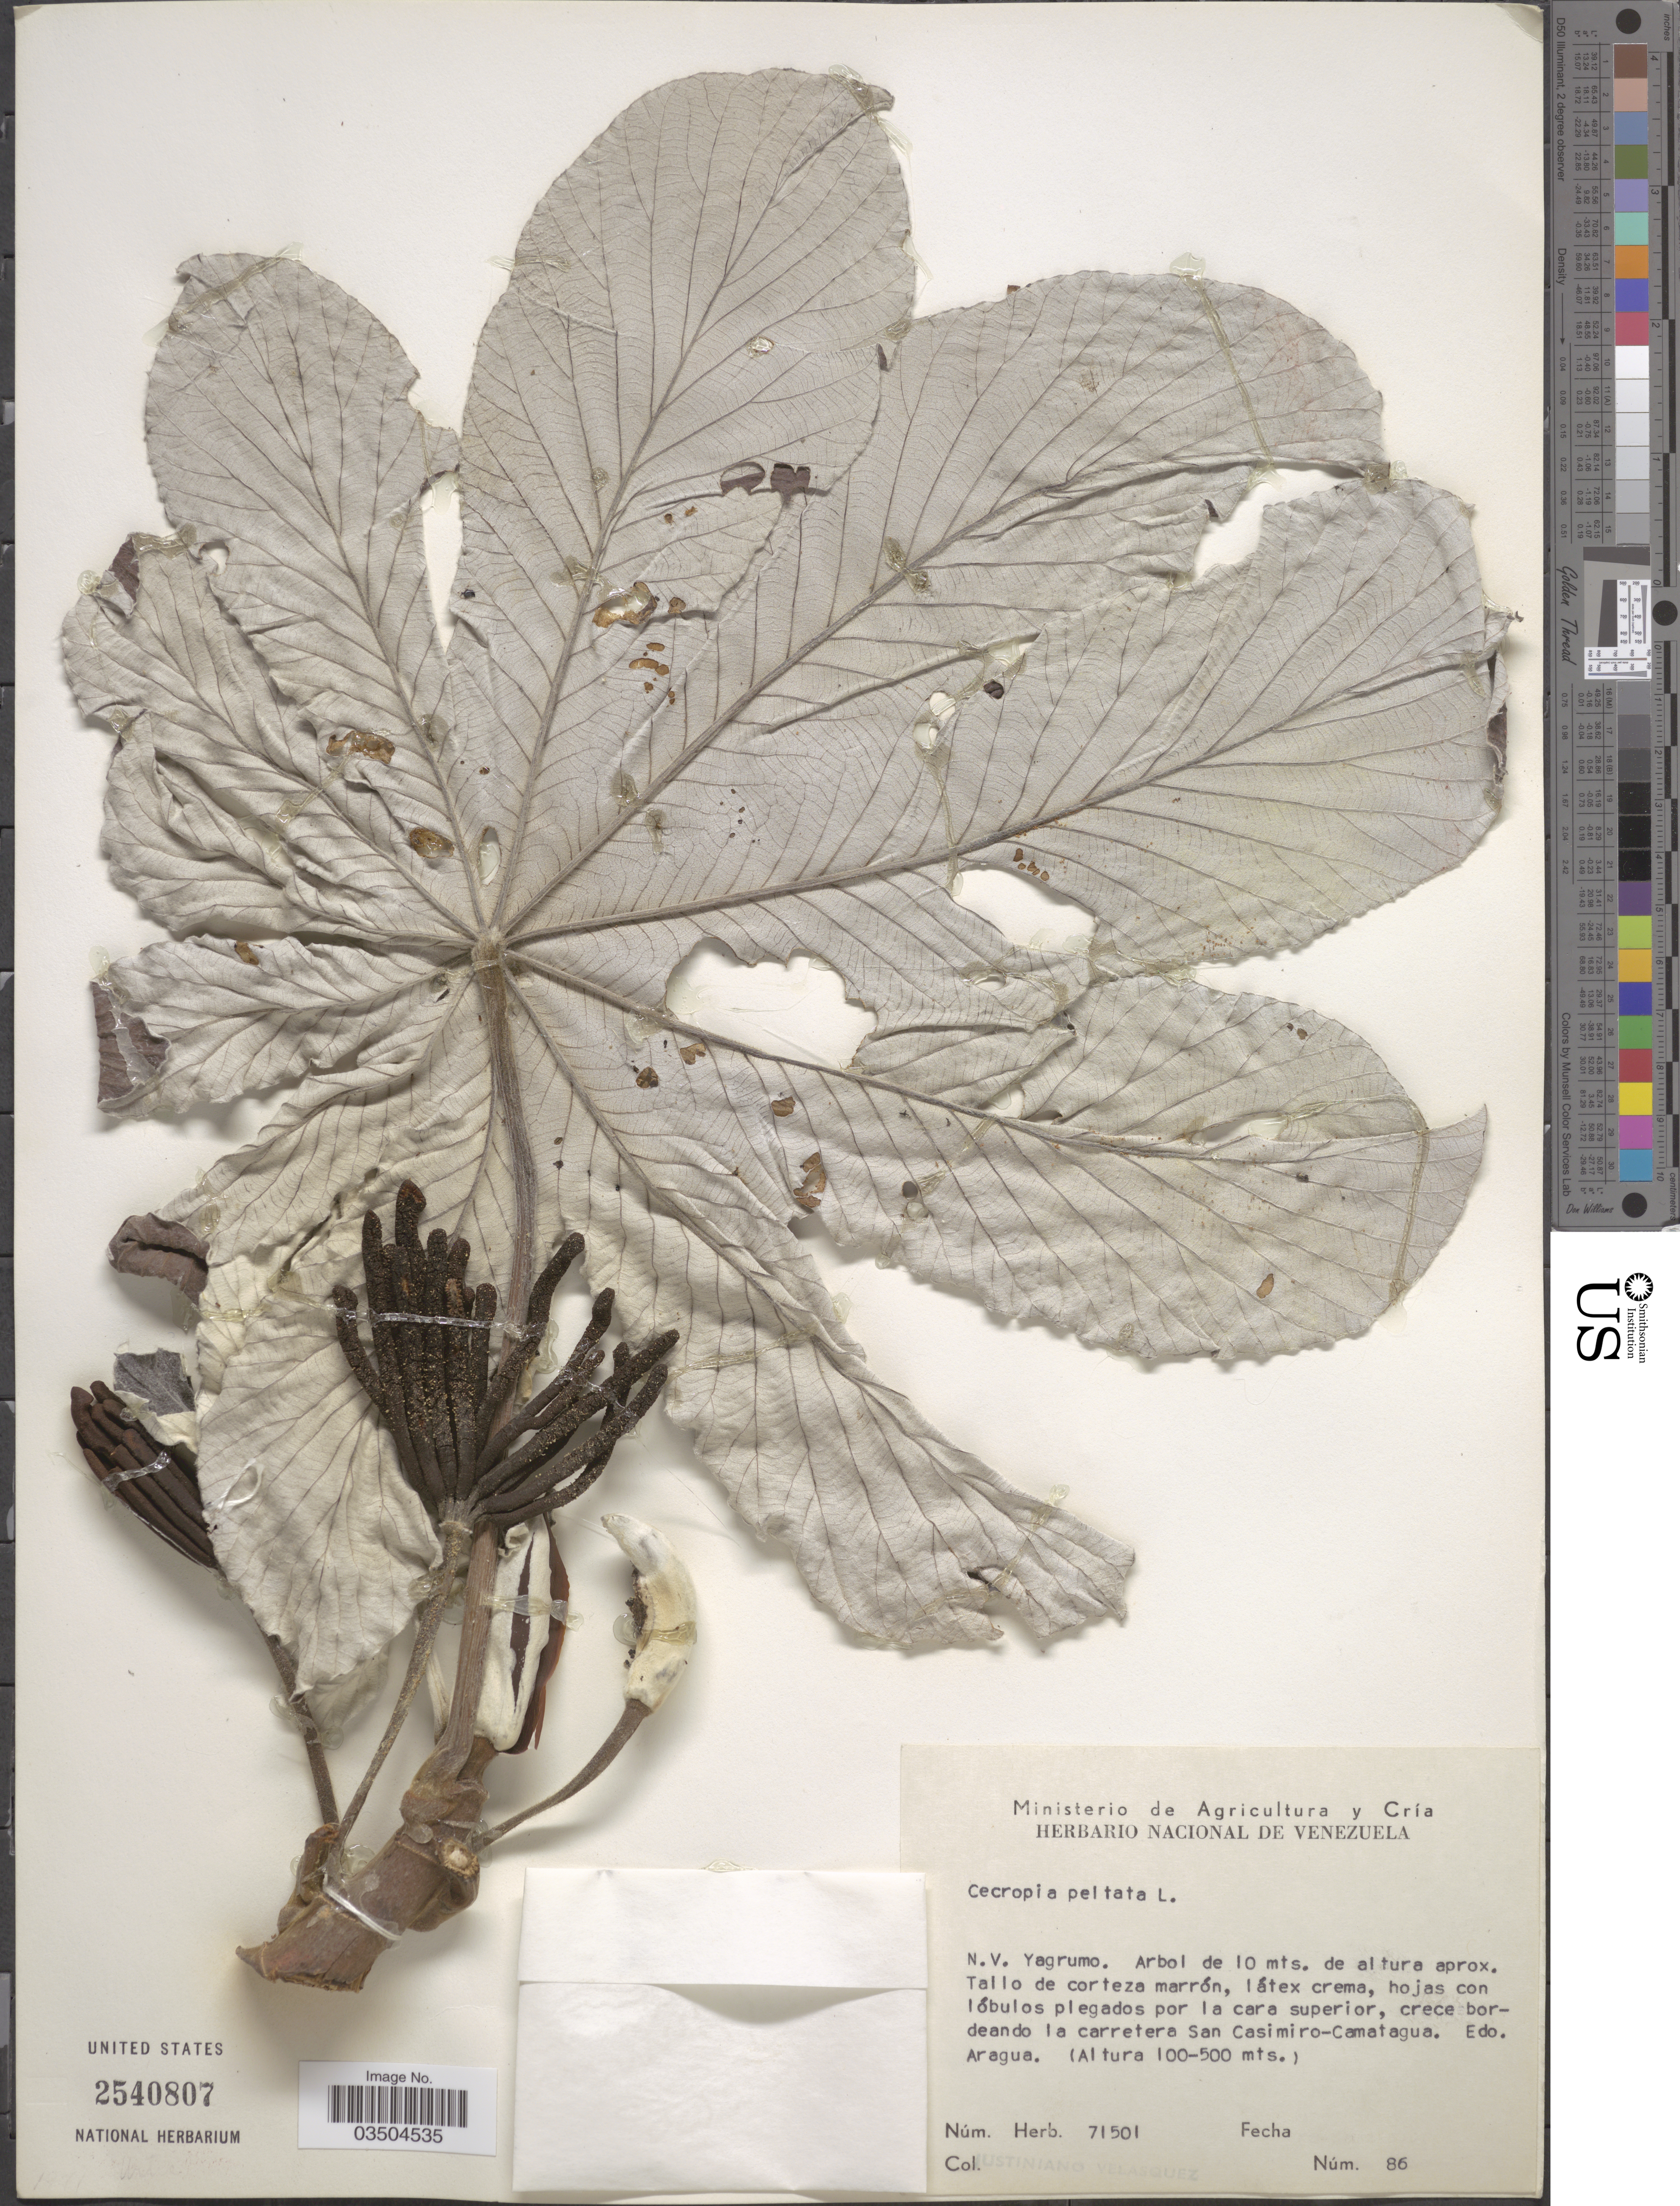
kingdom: Plantae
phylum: Tracheophyta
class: Magnoliopsida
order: Rosales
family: Urticaceae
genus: Cecropia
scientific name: Cecropia peltata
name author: L.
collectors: J. Velasquez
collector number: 86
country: Venezuela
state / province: Aragua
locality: Crece bordeando de la carretera San Casimiro - Camatagua.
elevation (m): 100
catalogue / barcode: US 2540807